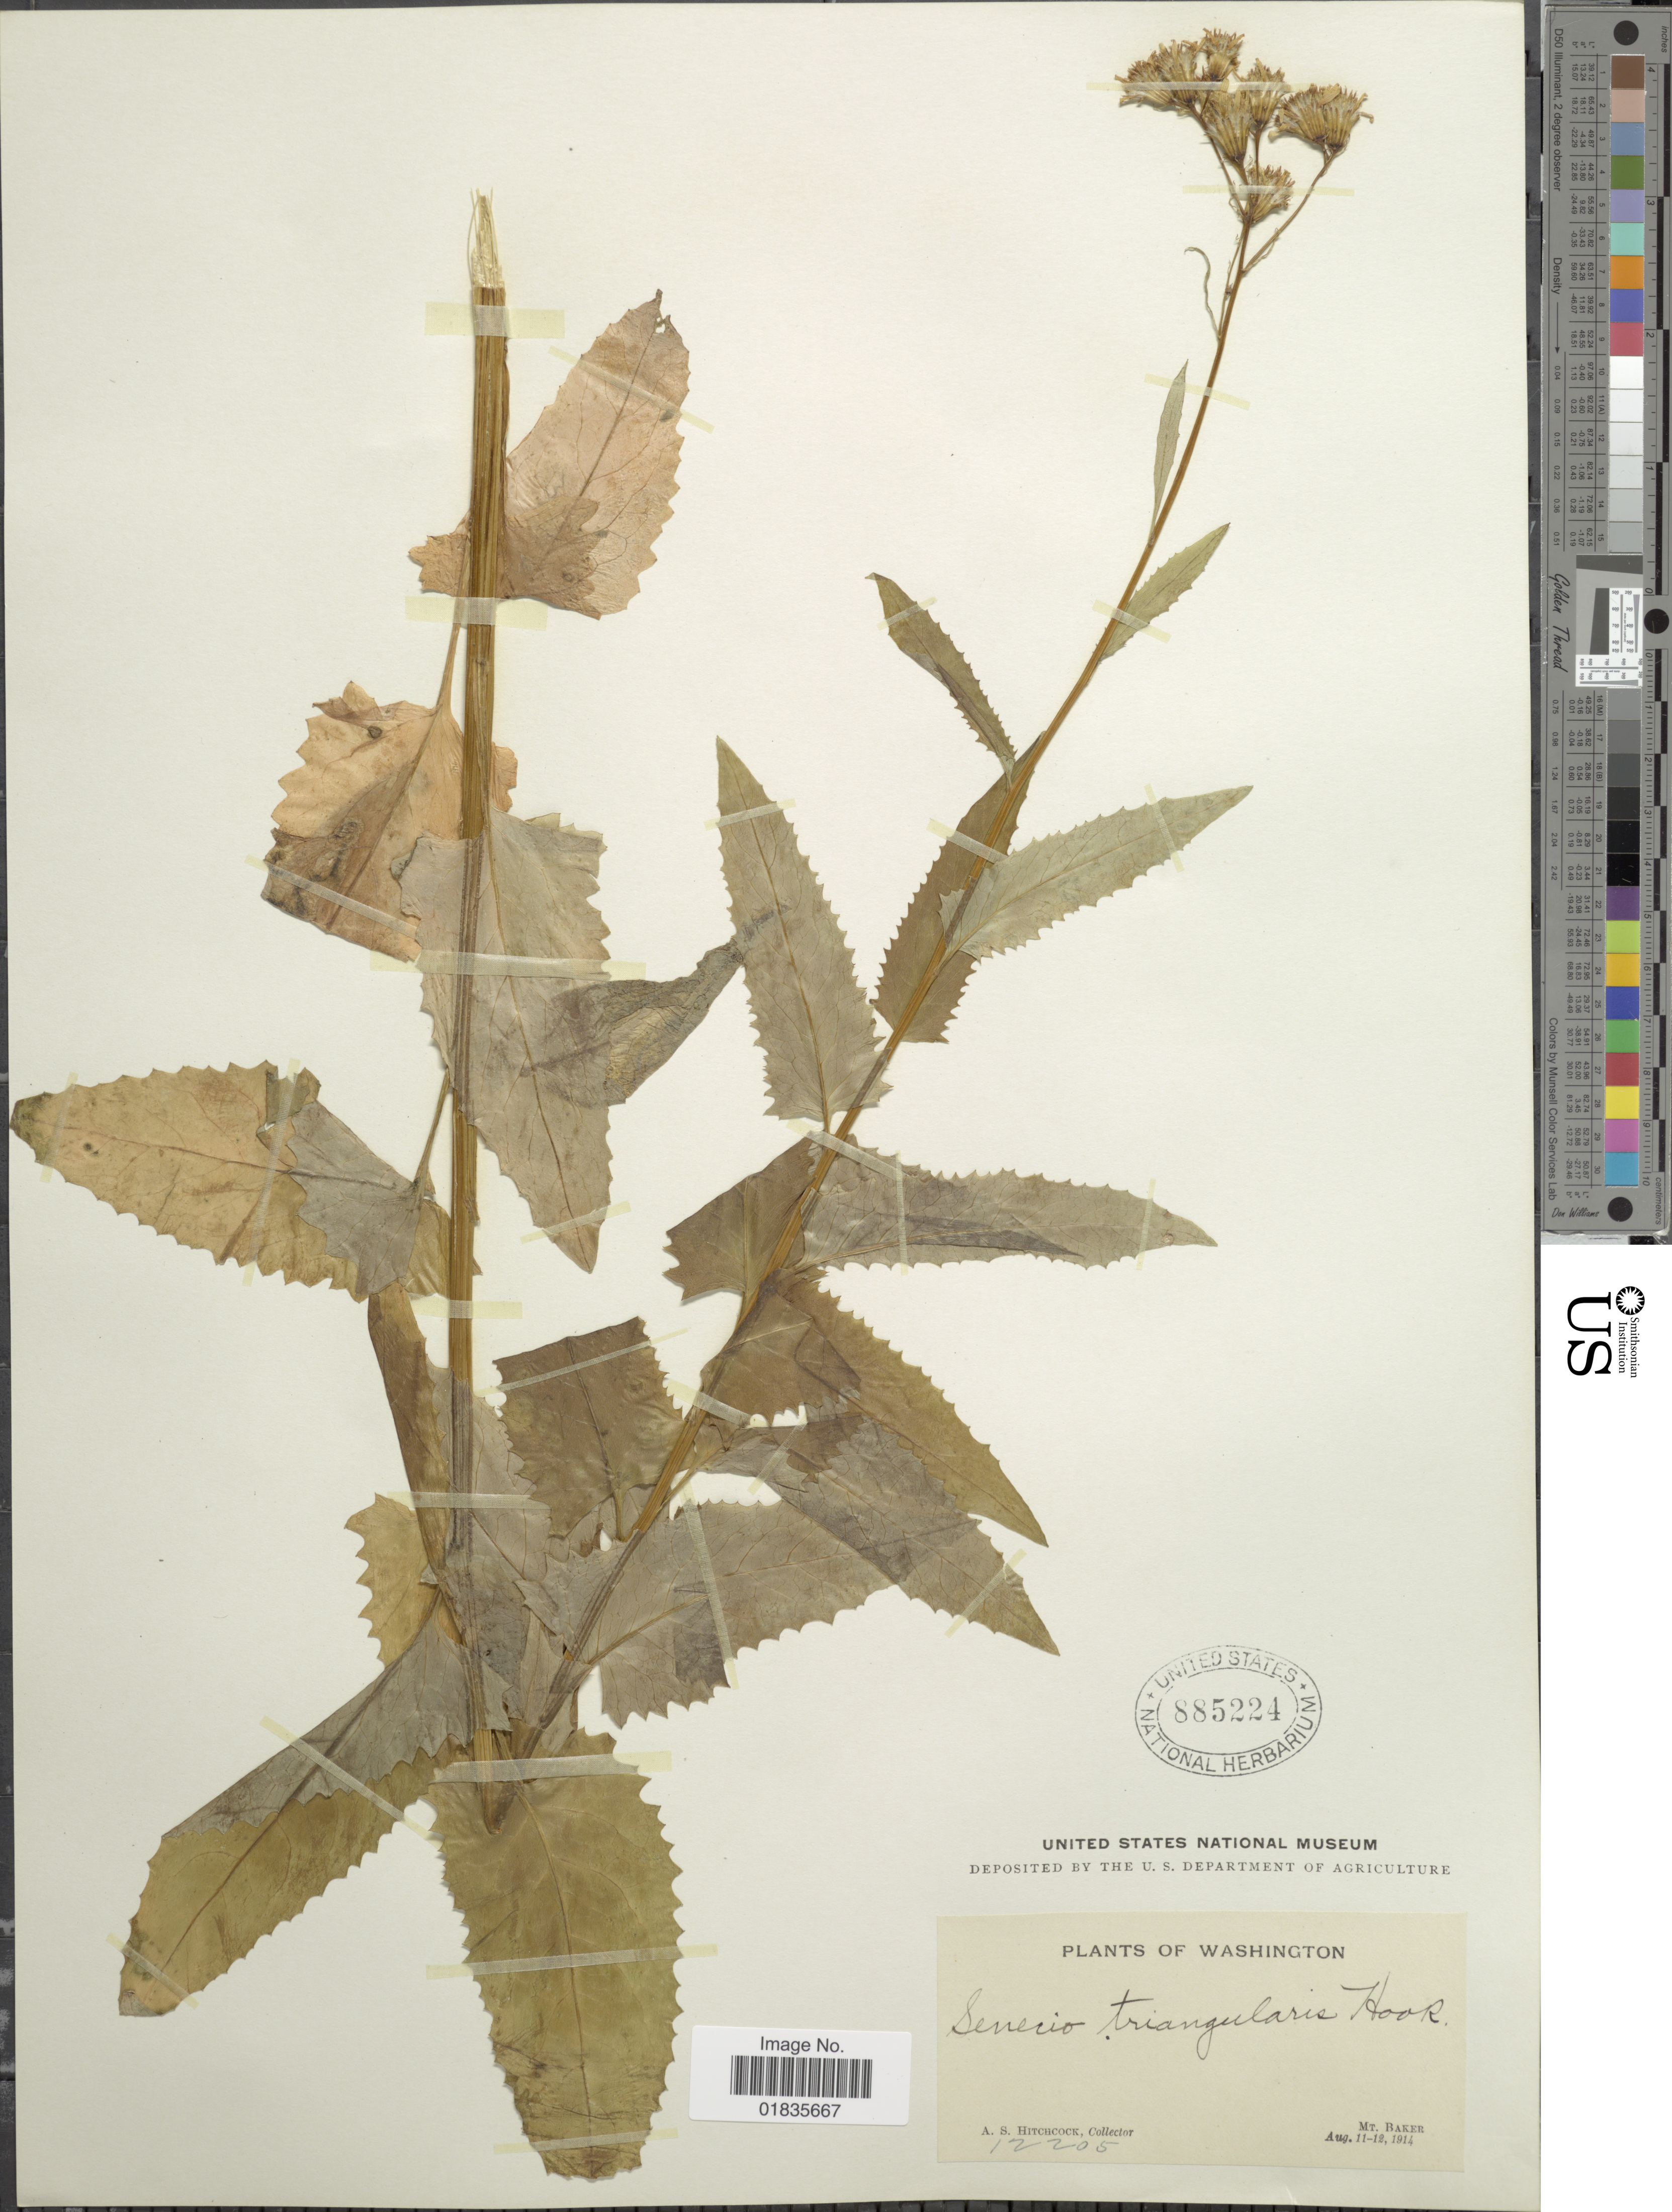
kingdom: Plantae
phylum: Tracheophyta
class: Magnoliopsida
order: Asterales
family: Asteraceae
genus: Senecio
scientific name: Senecio triangularis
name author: Hook.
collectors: A. S. Hitchcock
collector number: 12205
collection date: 1914-08-11/1914-08-12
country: United States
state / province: Washington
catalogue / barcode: US 885224